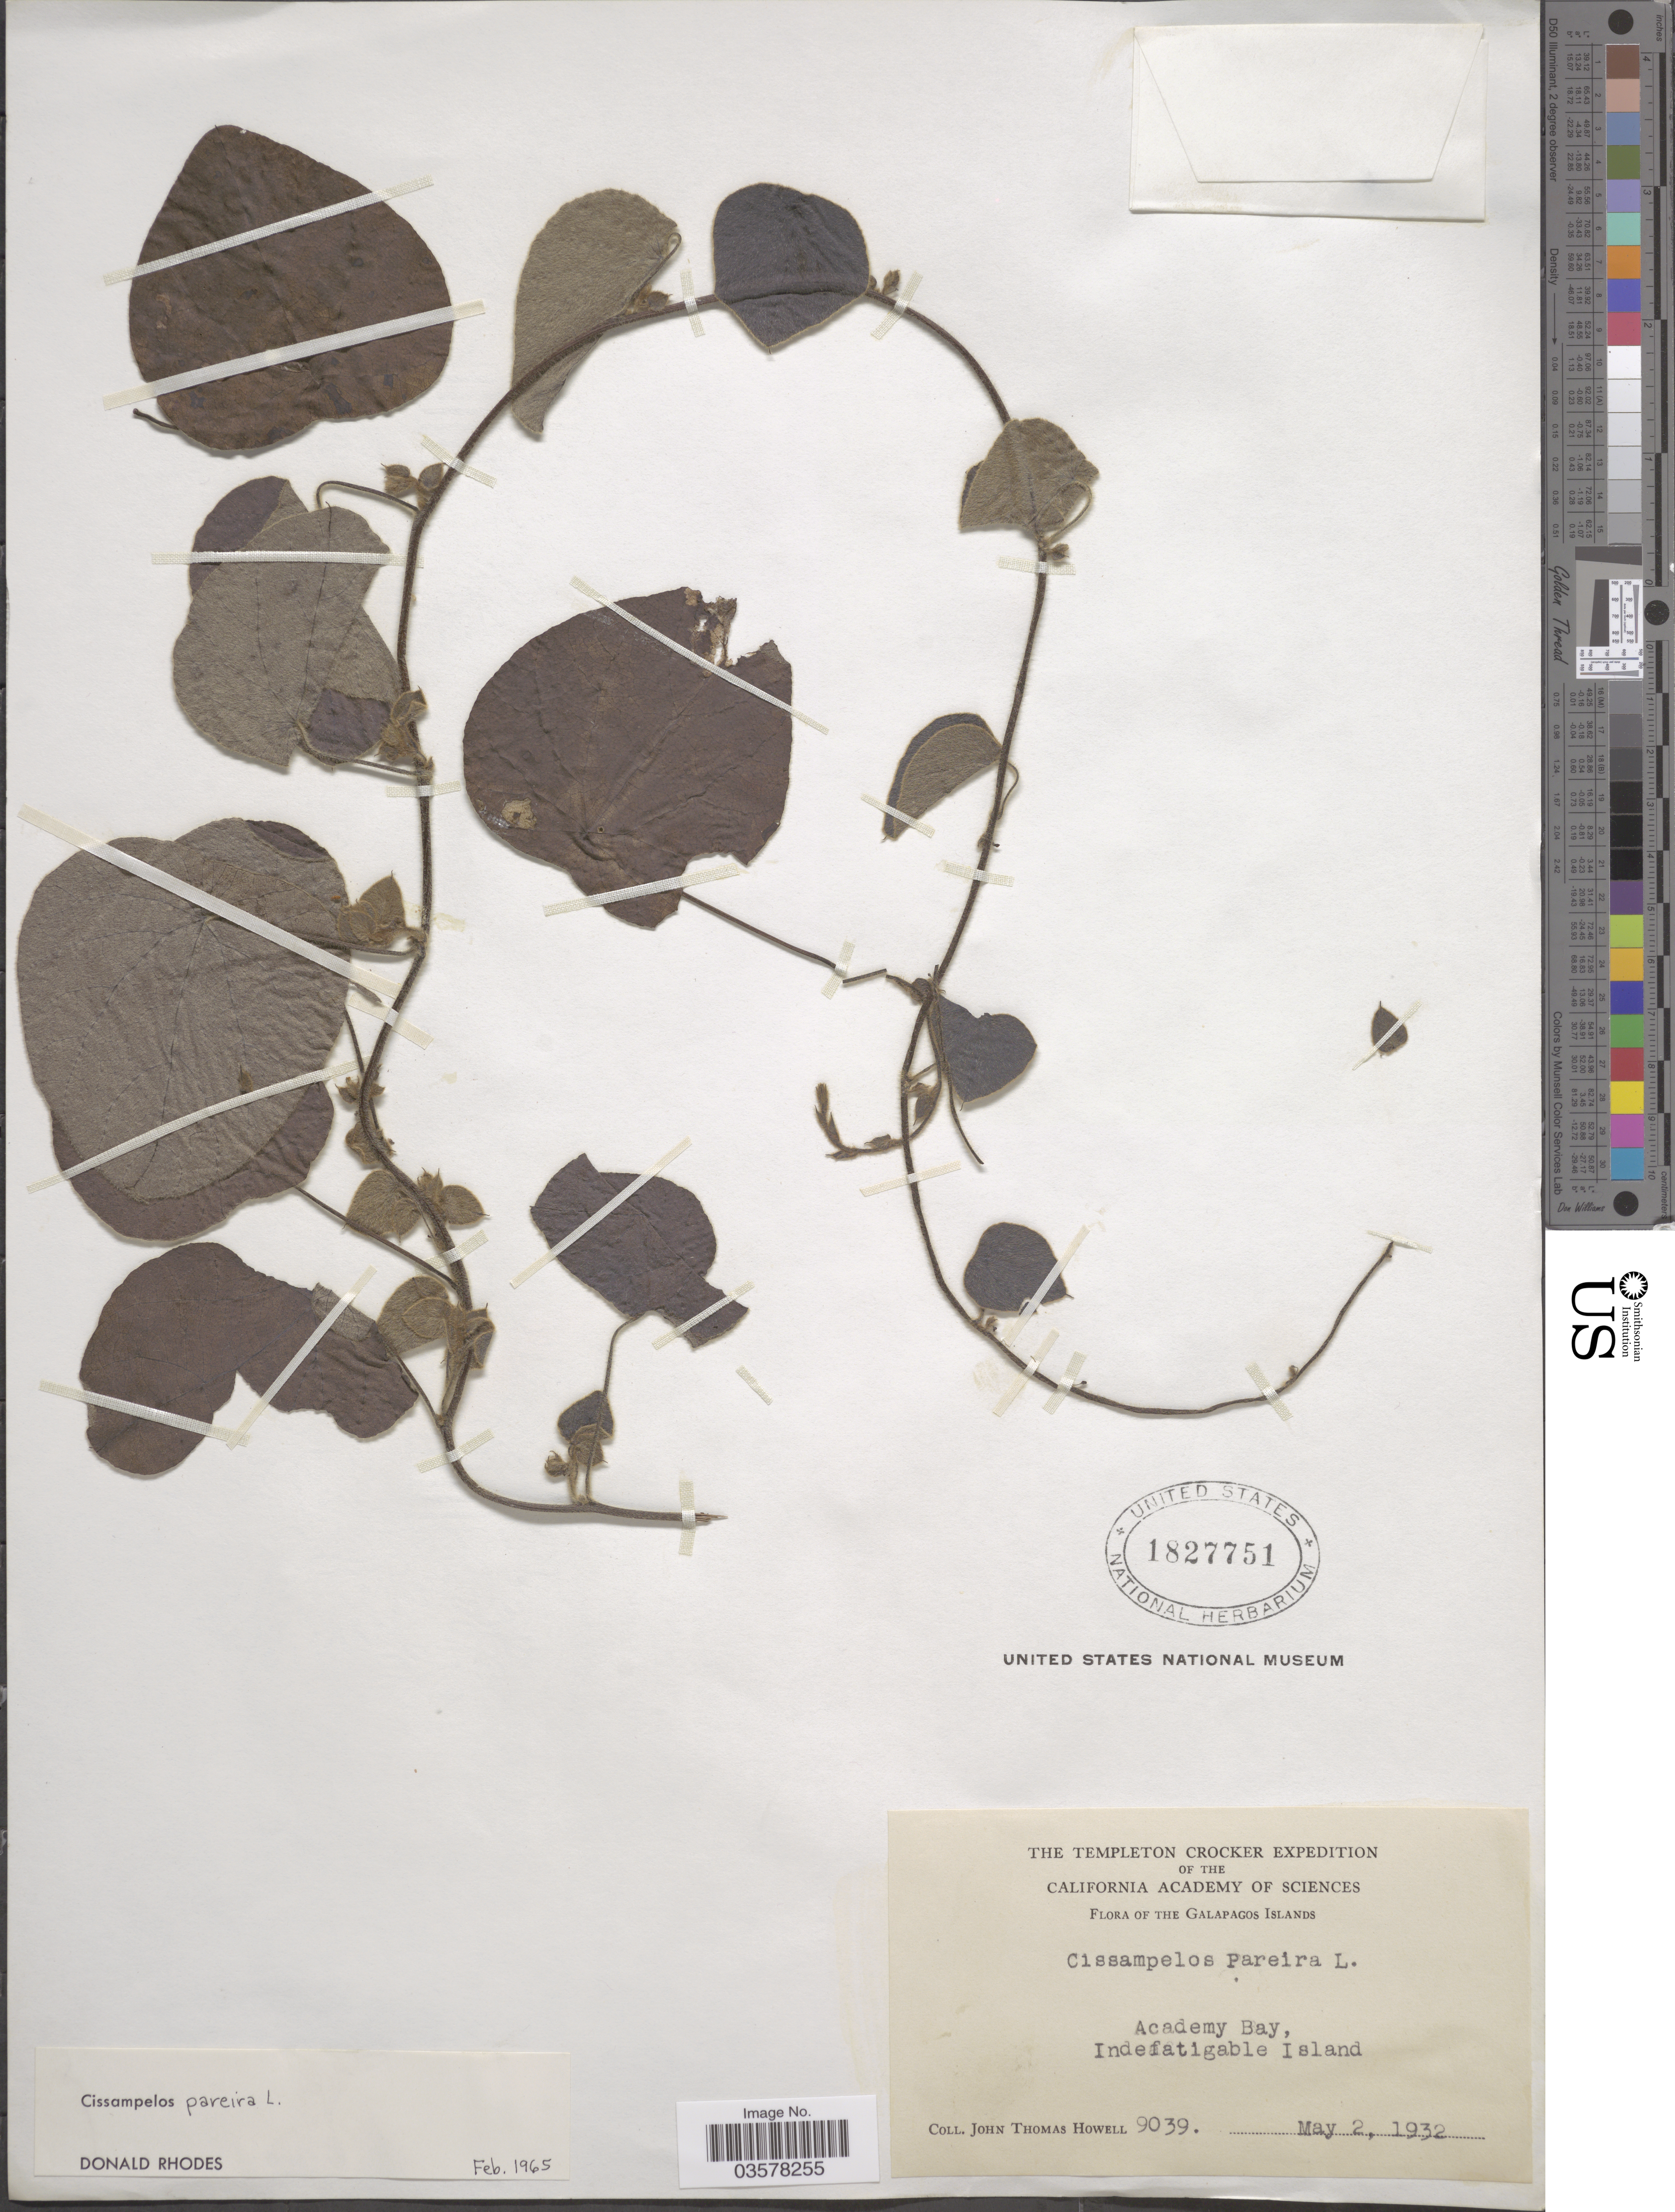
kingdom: Plantae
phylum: Tracheophyta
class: Magnoliopsida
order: Ranunculales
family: Menispermaceae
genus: Cissampelos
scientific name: Cissampelos pareira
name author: L.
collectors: J. T. Howell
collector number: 9039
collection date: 1932-05-02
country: Ecuador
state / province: Colón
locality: The Galapagos Islands. Academy Bay, Indefatigable Island.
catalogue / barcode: US 1827751